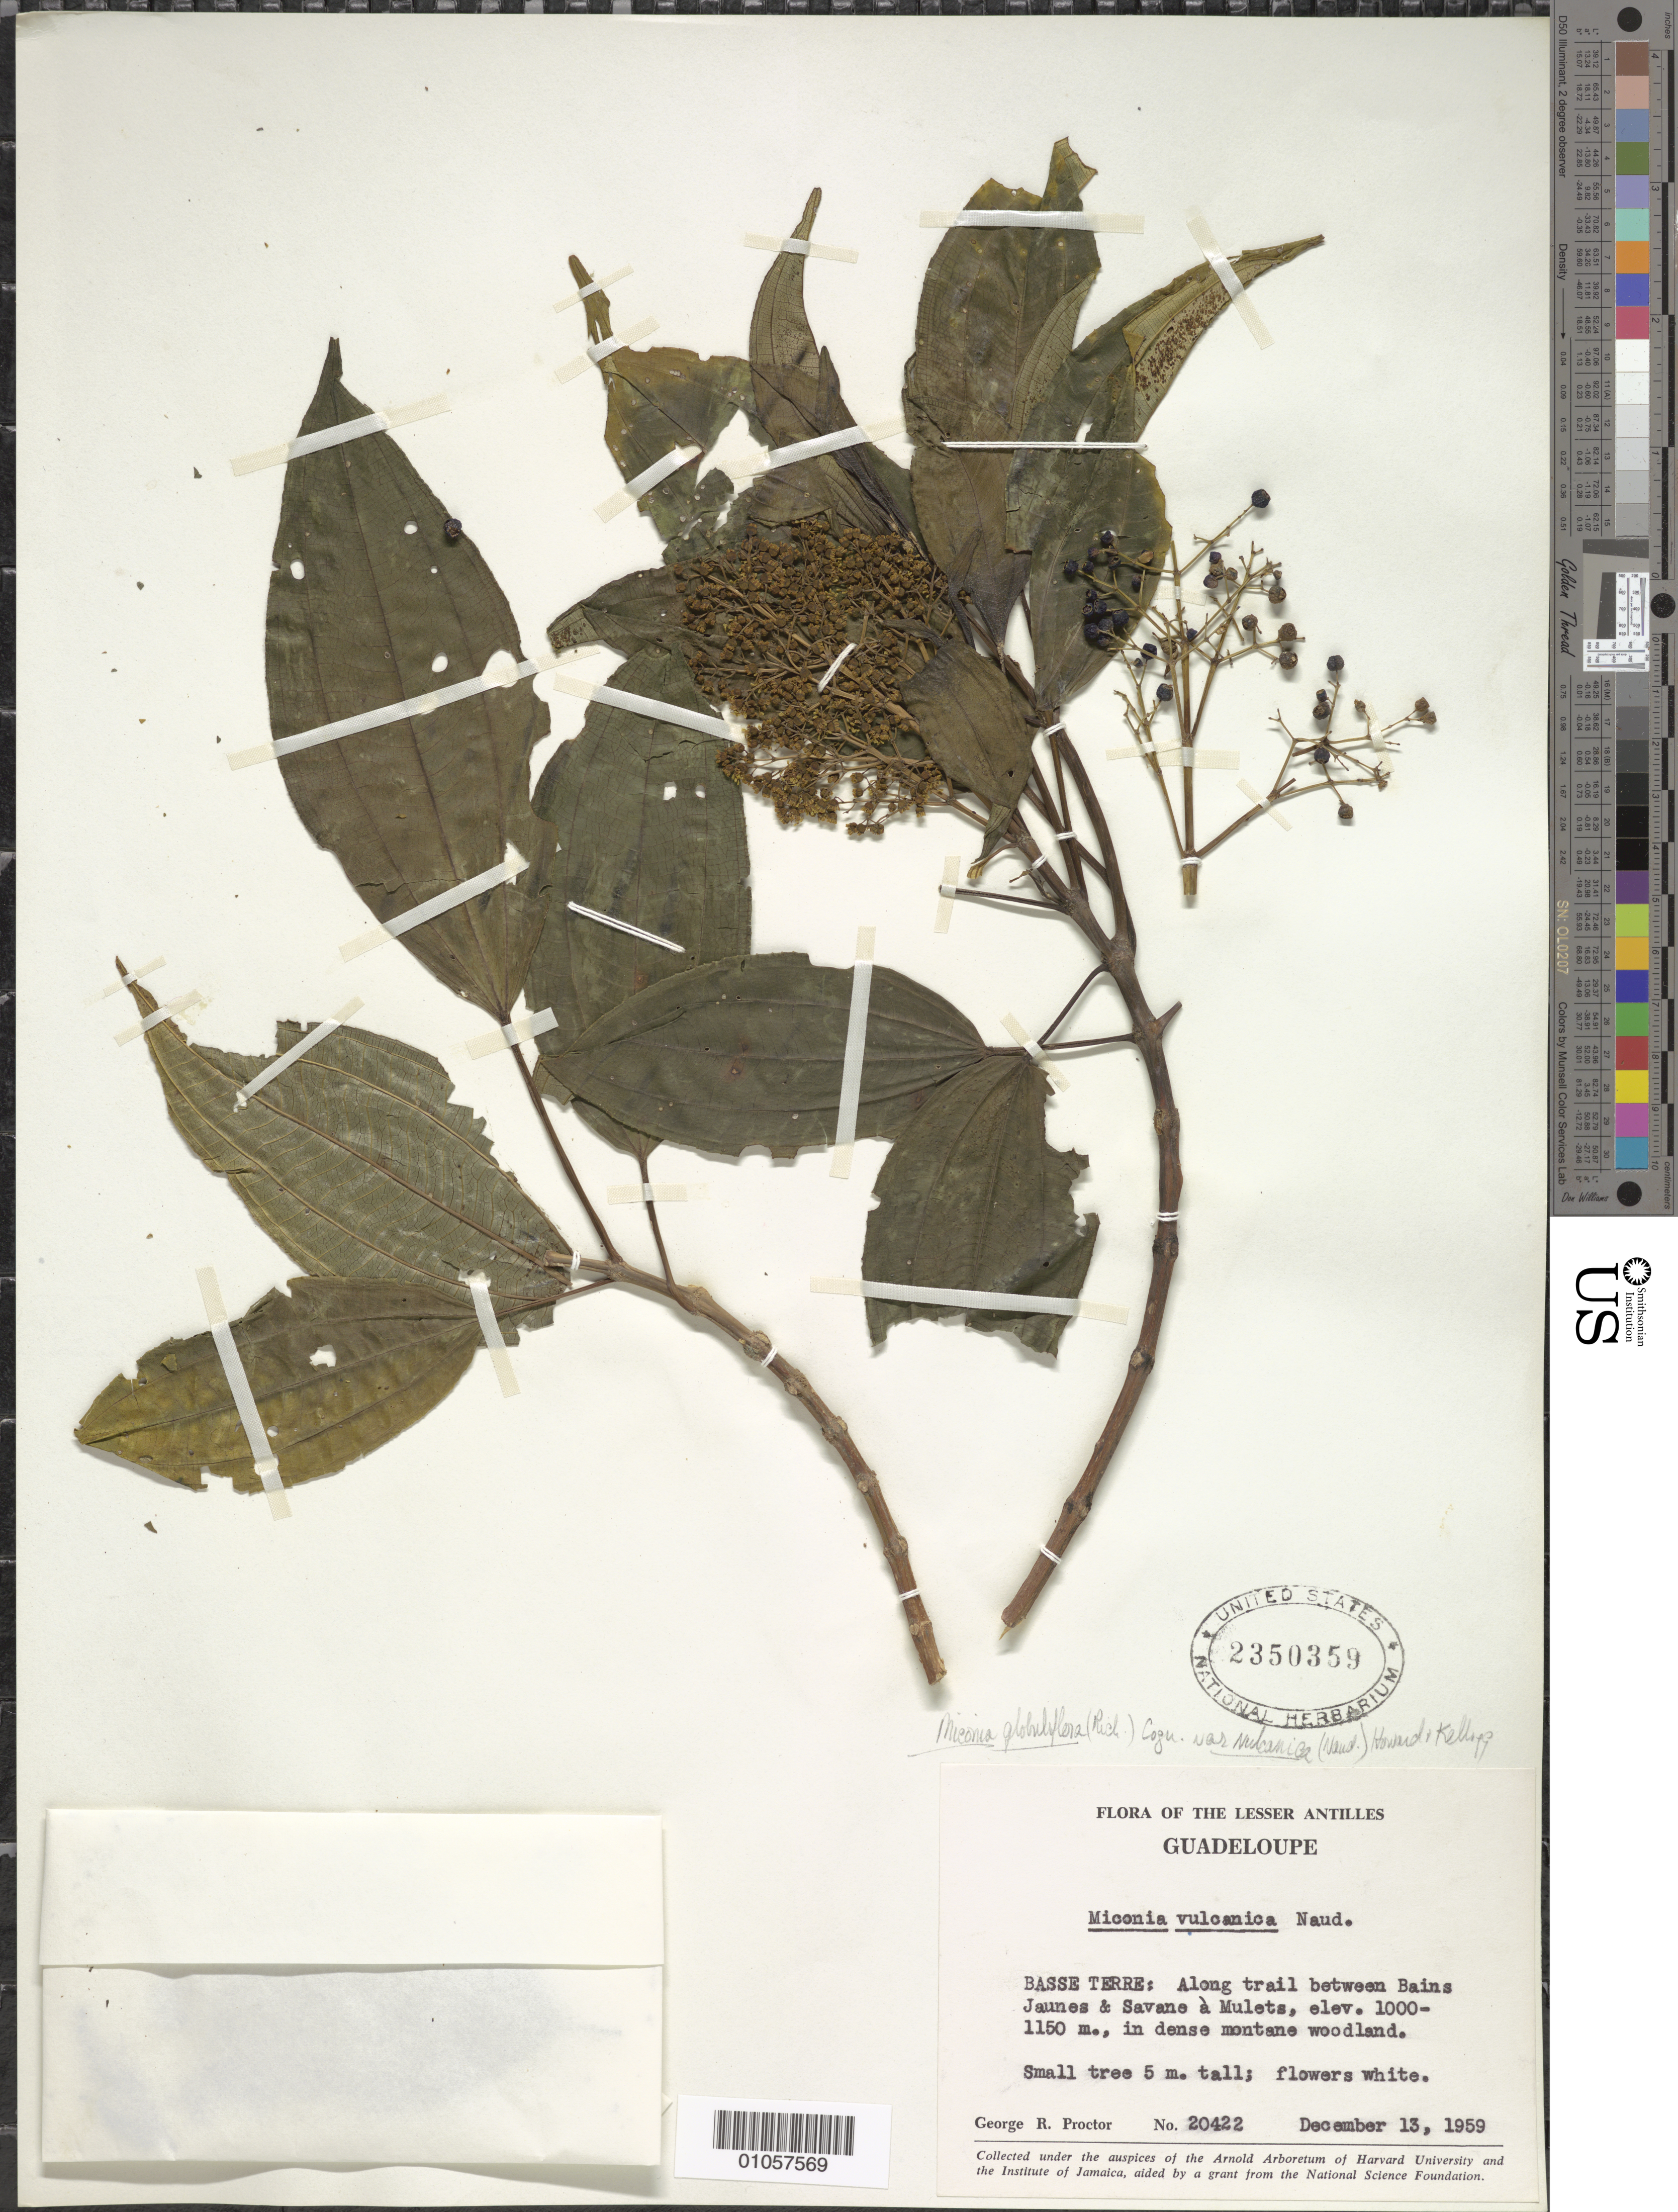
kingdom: Plantae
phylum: Tracheophyta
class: Magnoliopsida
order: Myrtales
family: Melastomataceae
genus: Miconia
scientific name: Miconia globuliflora var. vulcanica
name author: (Naudin) R.A. Howard & E.A. Kellogg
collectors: G. R. Proctor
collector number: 20422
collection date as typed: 13 Dec 1959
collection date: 1959-12-13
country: Guadeloupe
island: Basse Terre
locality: Trail between Bains jaunes and Savan à Mulets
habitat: In dense montane woodland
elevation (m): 1000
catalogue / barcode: US 2350359